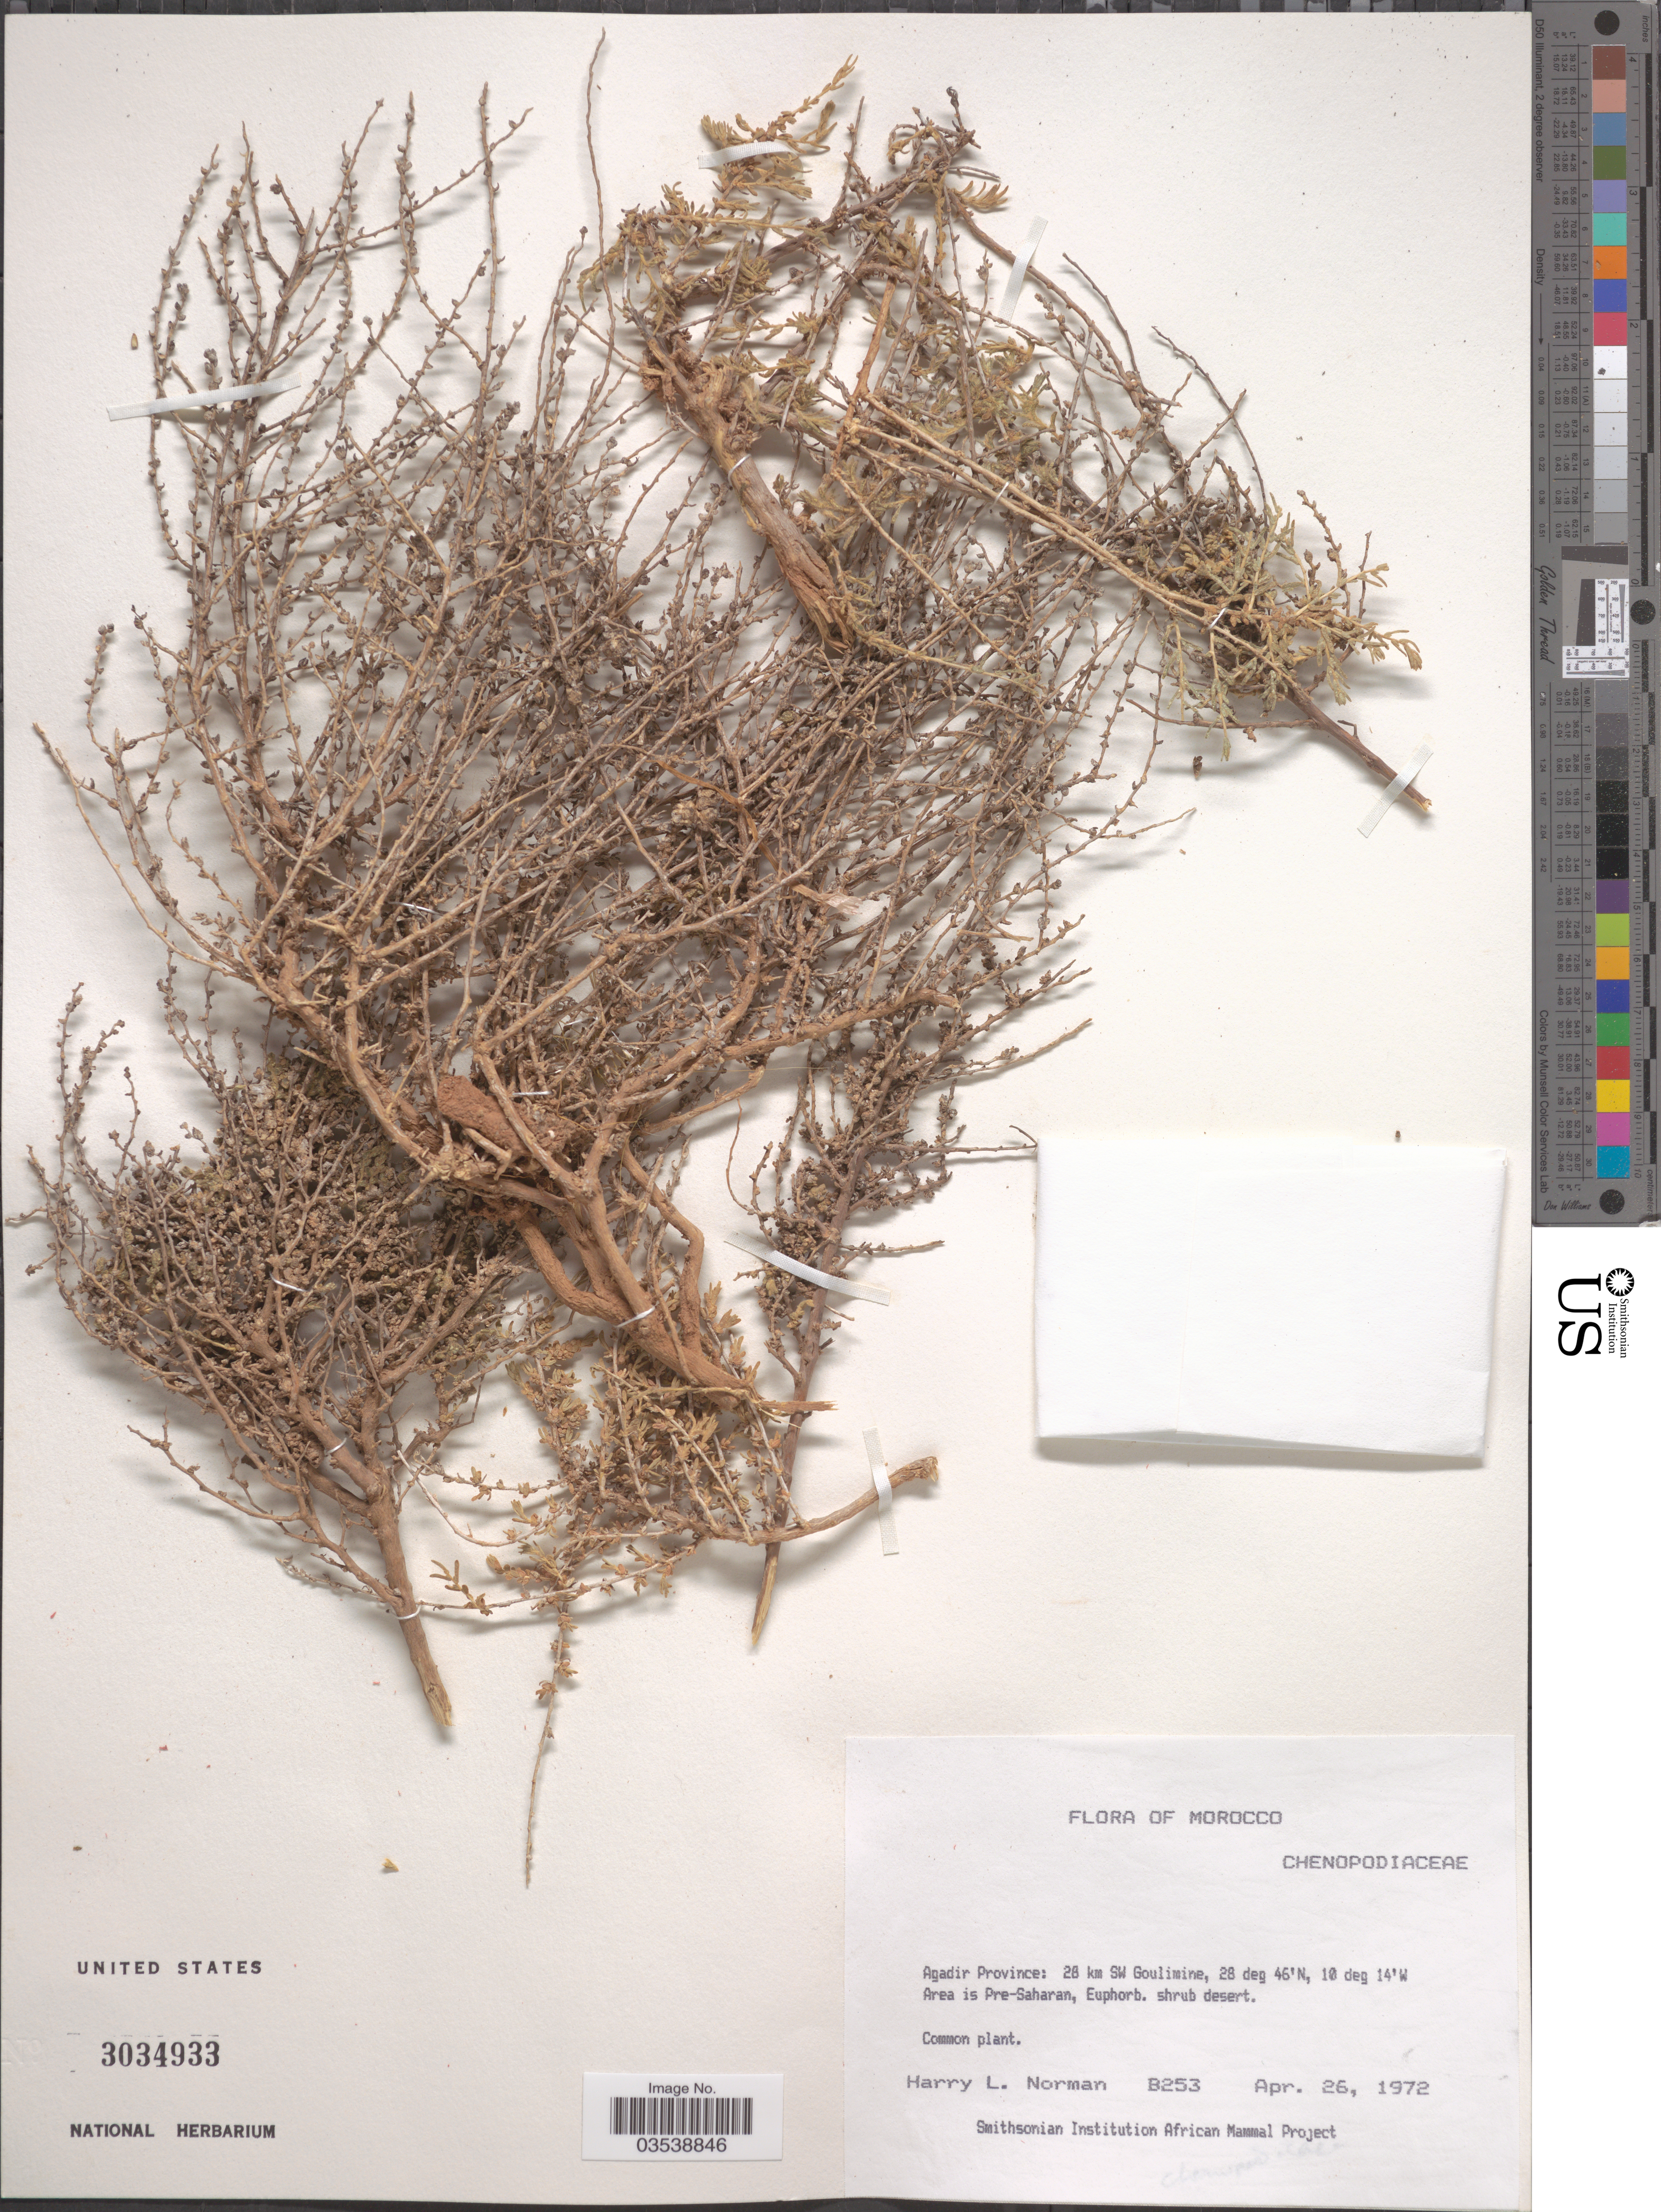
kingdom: Plantae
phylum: Tracheophyta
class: Magnoliopsida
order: Caryophyllales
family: Amaranthaceae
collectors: Norman, H.L.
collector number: B253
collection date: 1972-04-26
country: Morocco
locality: Agadir Province: 28 km SW Goulimine.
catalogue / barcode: US 3034933